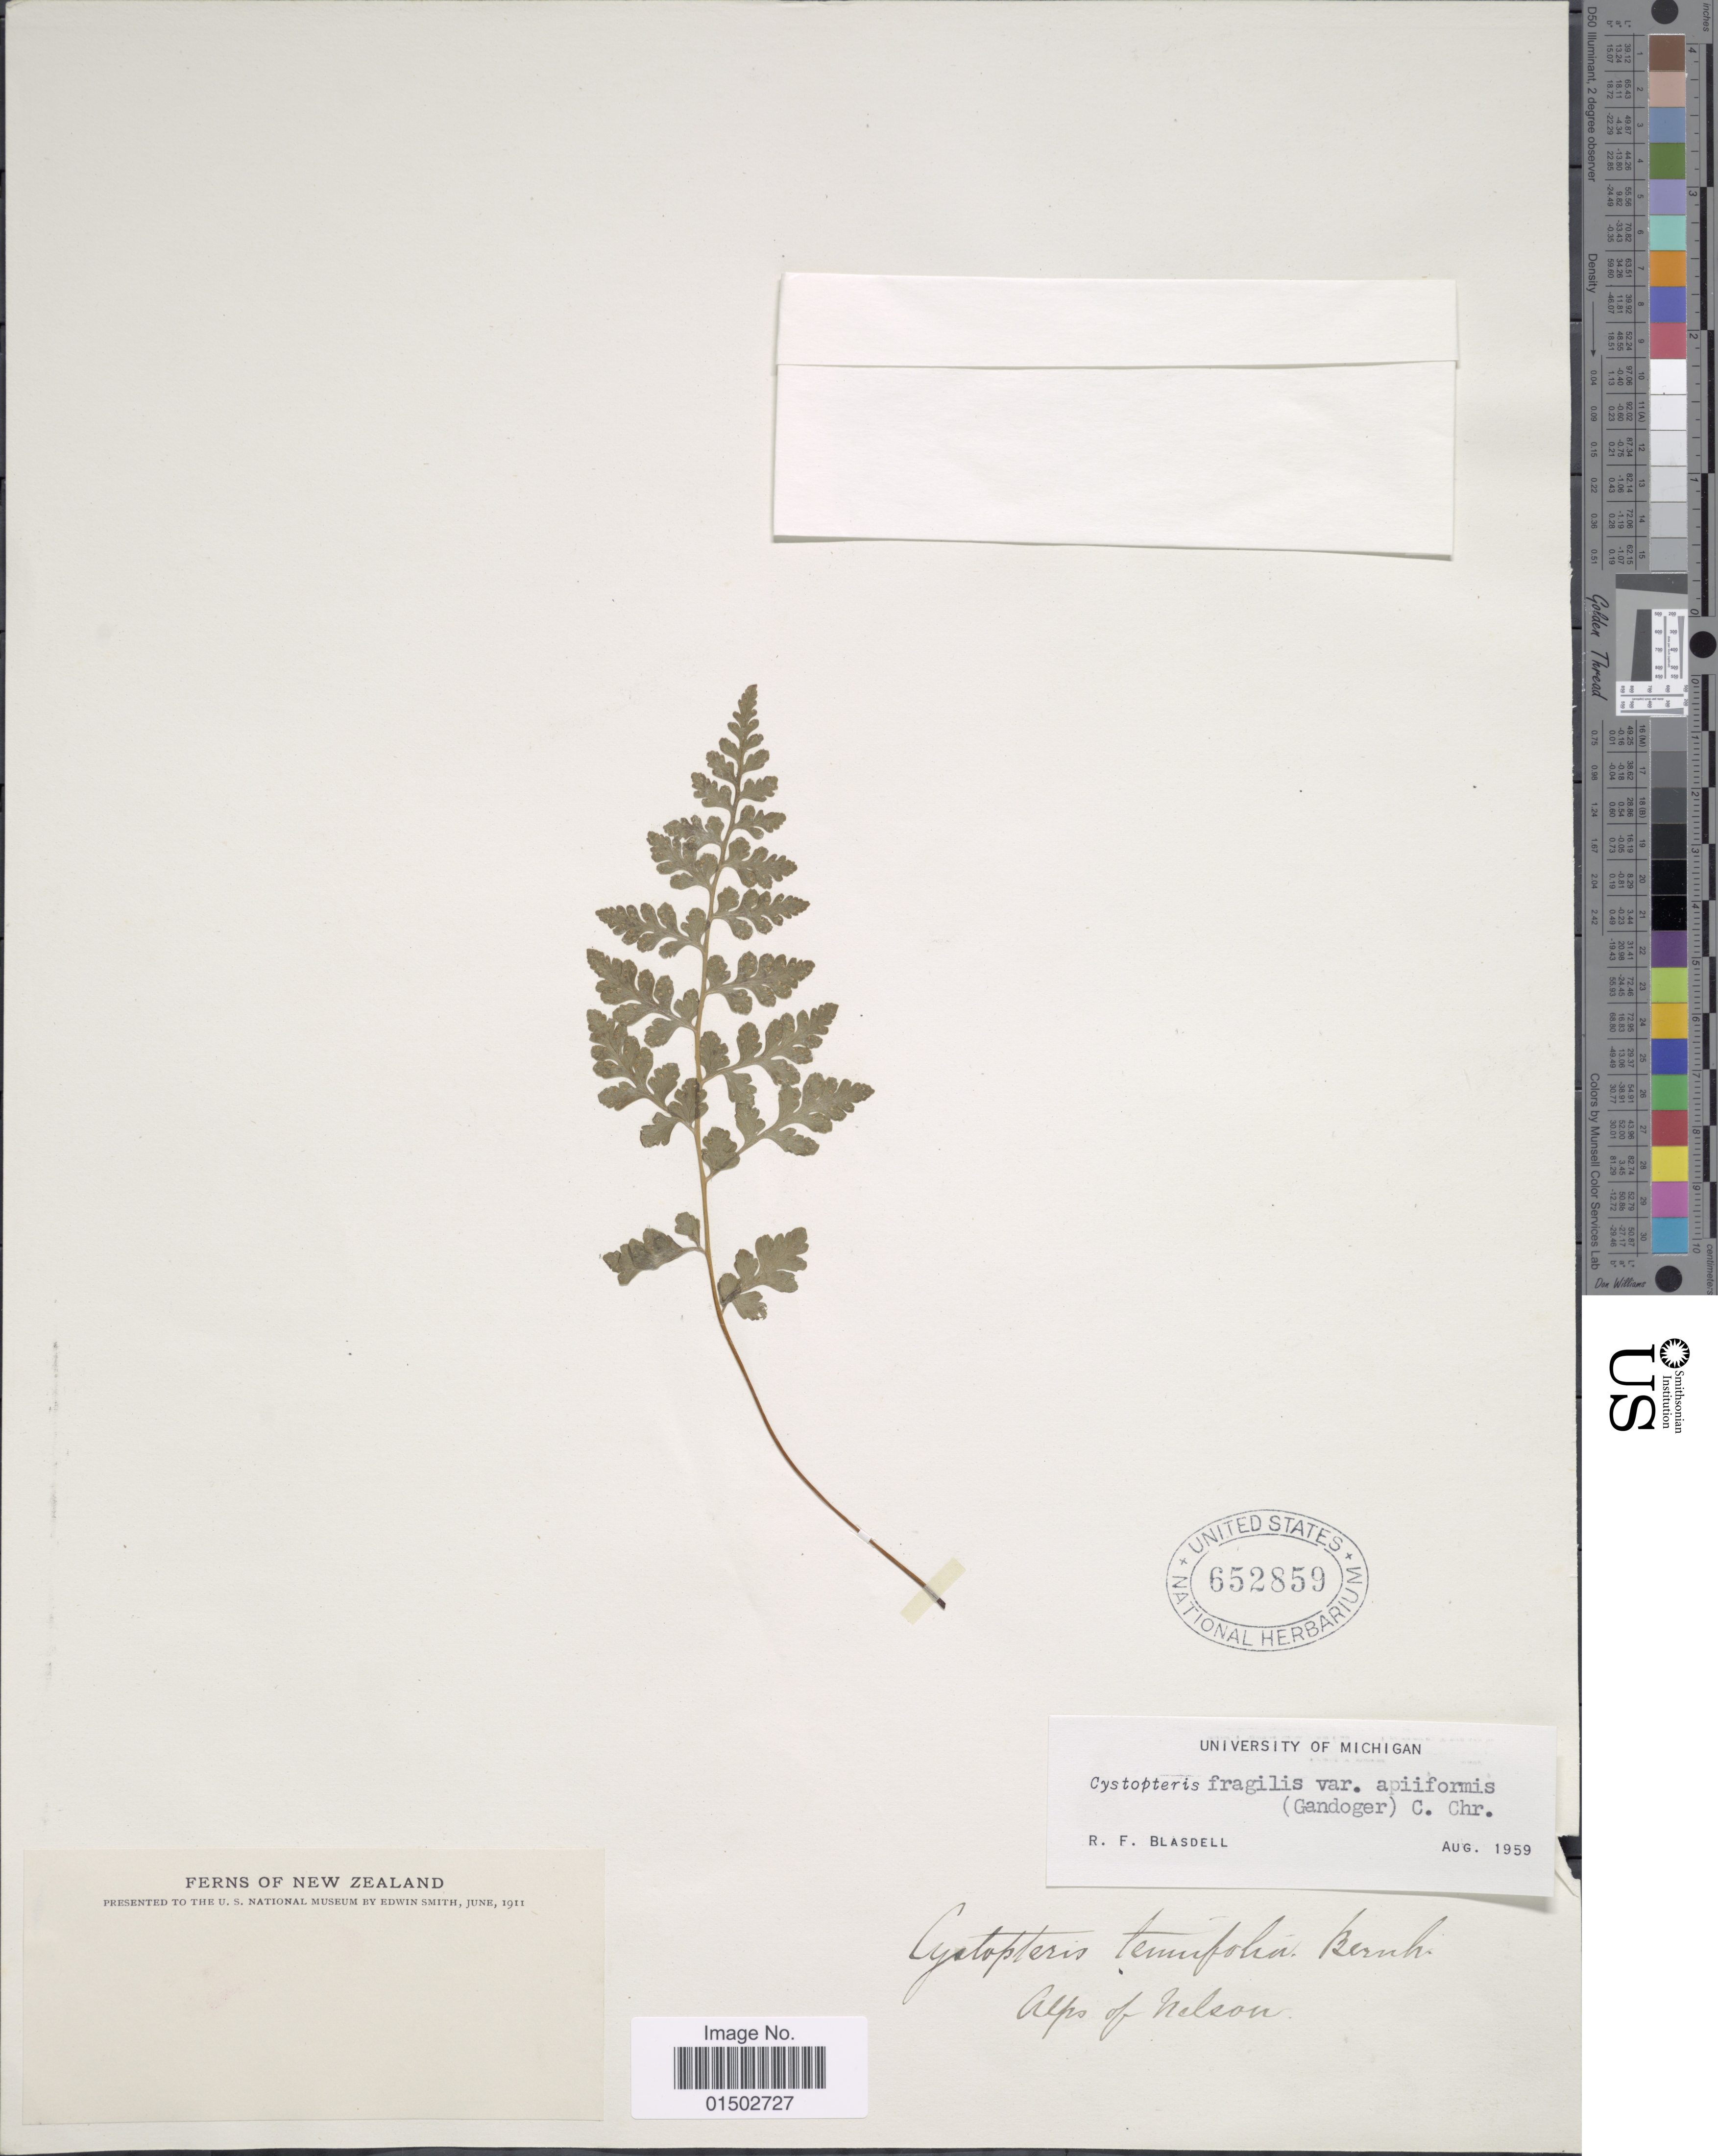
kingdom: Plantae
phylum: Tracheophyta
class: Polypodiopsida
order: Polypodiales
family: Cystopteridaceae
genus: Cystopteris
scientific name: Cystopteris fragilis var. apiiformis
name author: (Gand.) C. Chr.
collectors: E. B. Smith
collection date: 1911-06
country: New Zealand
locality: Alps of Nelson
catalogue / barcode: US 652859